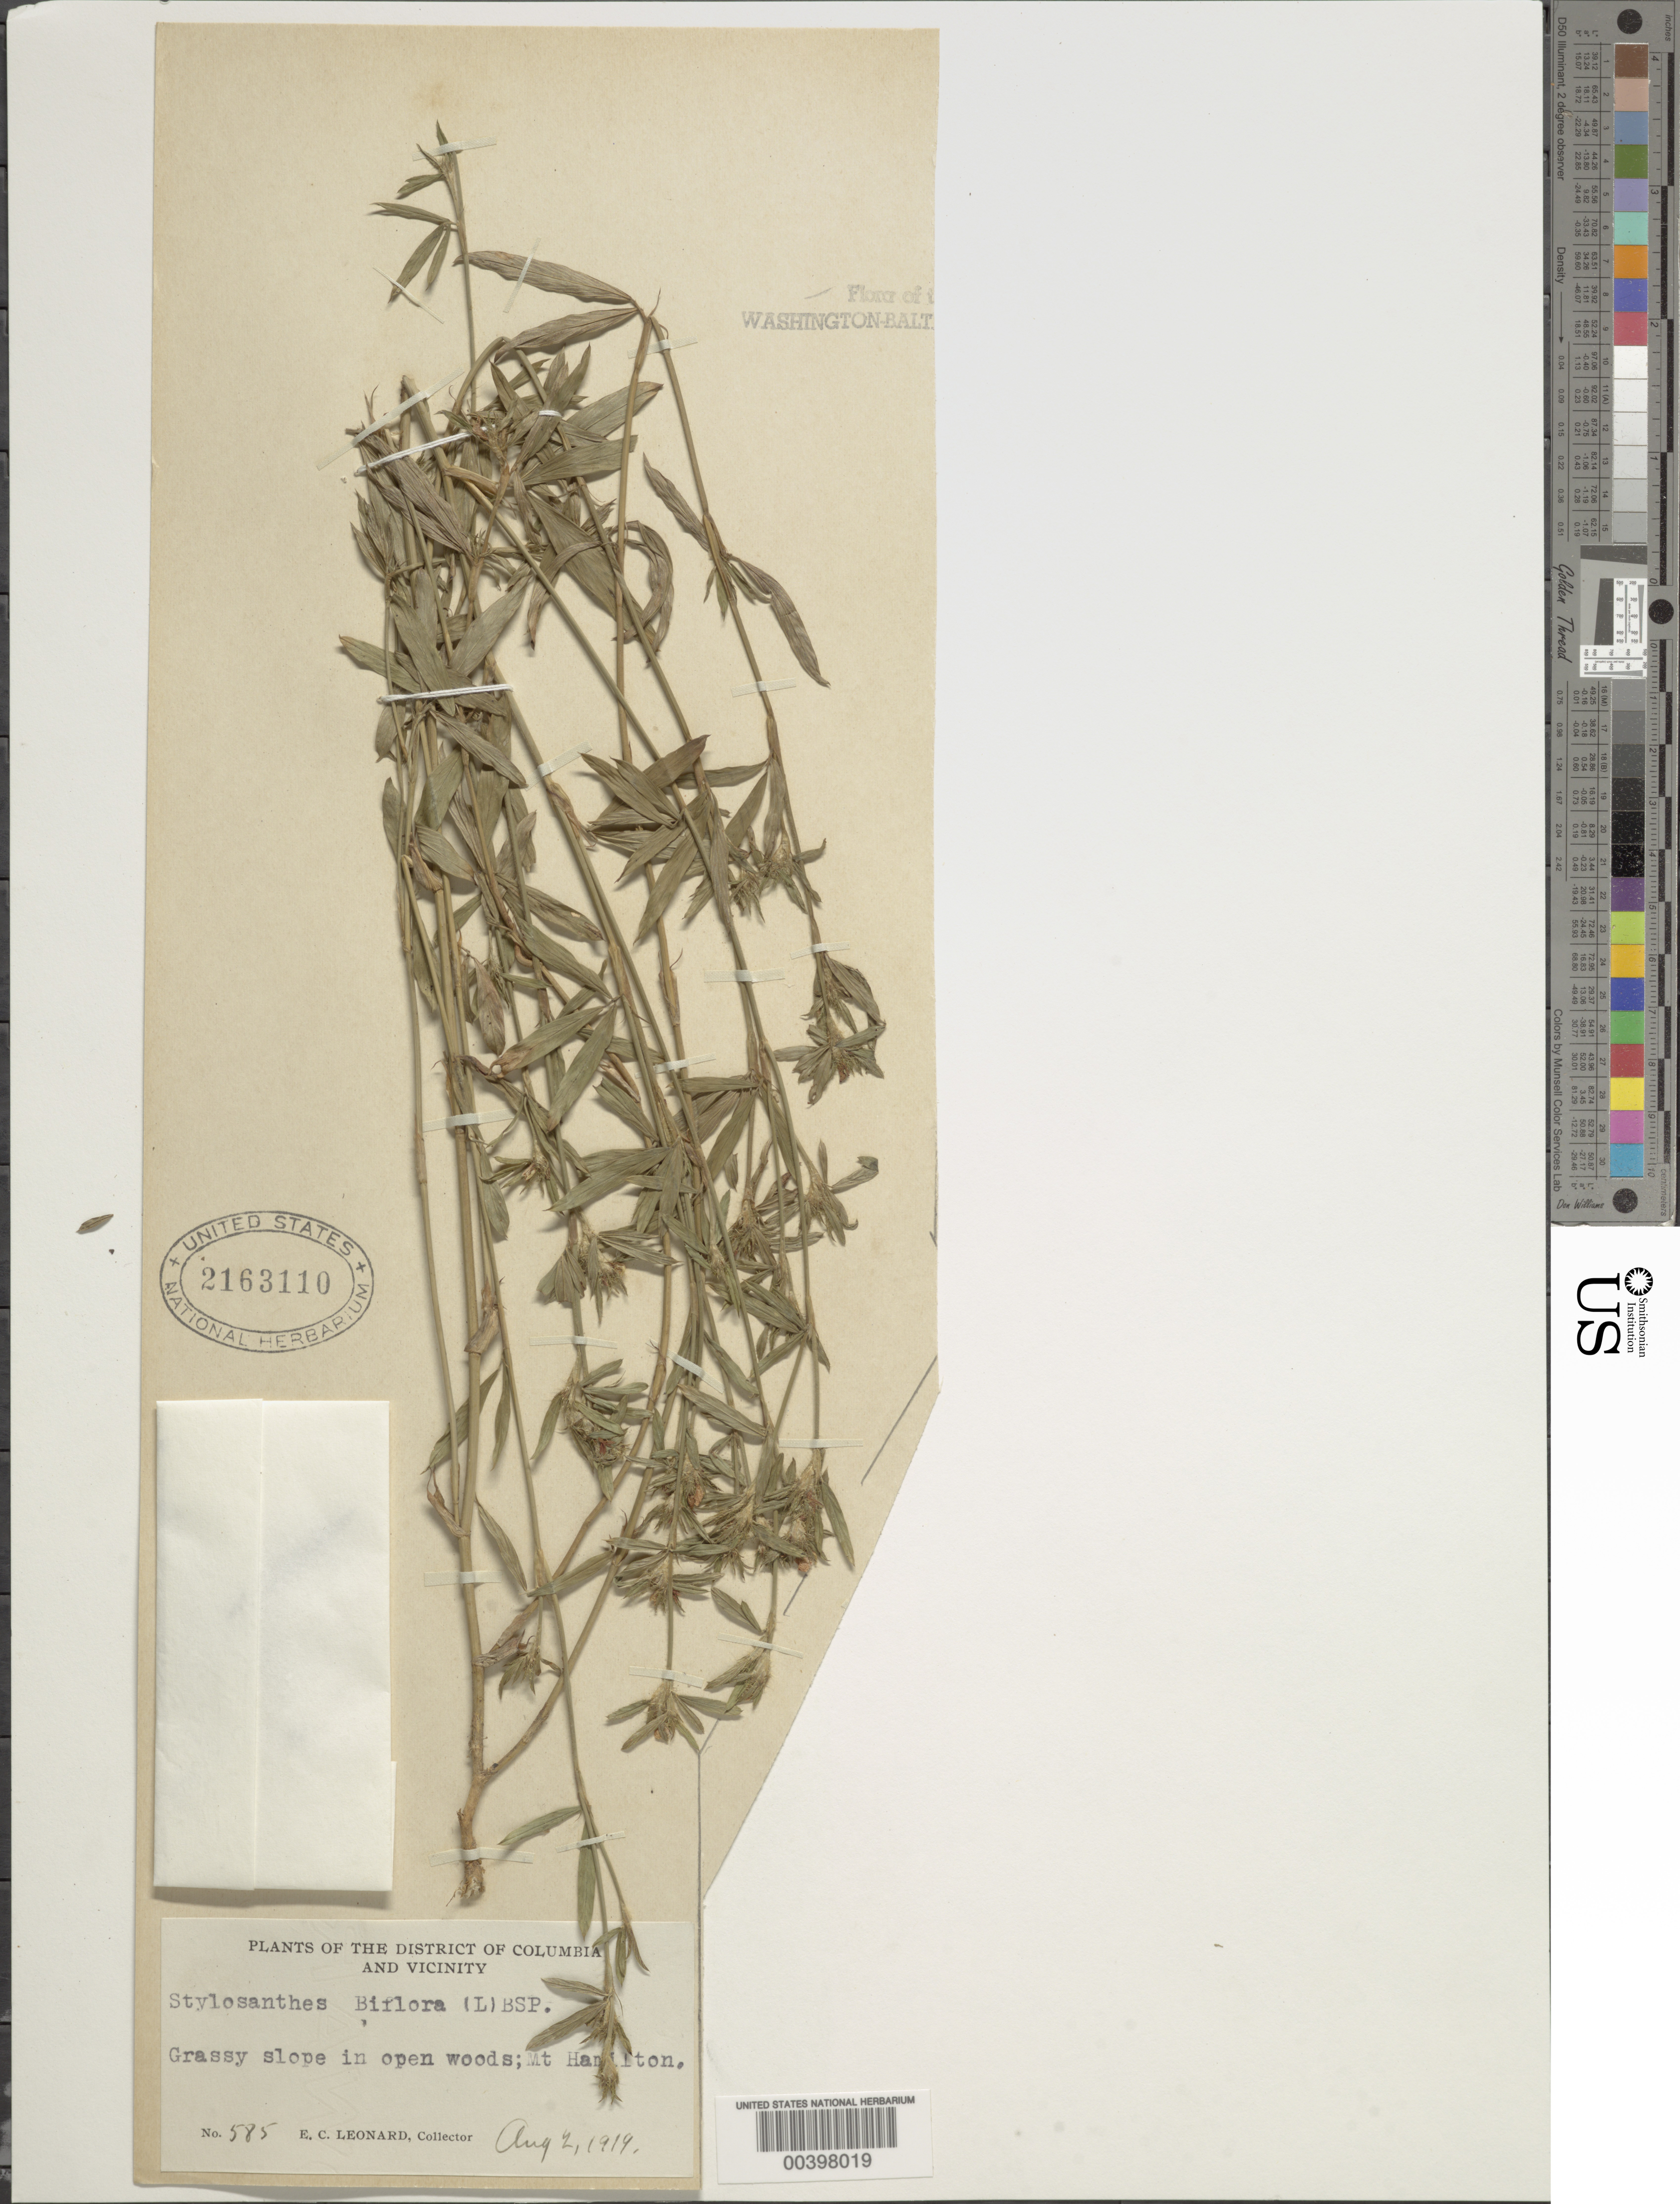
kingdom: Plantae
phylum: Tracheophyta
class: Magnoliopsida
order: Fabales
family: Fabaceae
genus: Stylosanthes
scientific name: Stylosanthes biflora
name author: (L.) Britton et al.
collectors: E. C. Leonard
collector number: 585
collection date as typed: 02 Aug 1919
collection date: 1919-08-02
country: United States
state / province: District of Columbia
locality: Mount Hamilton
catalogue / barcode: US 2163110